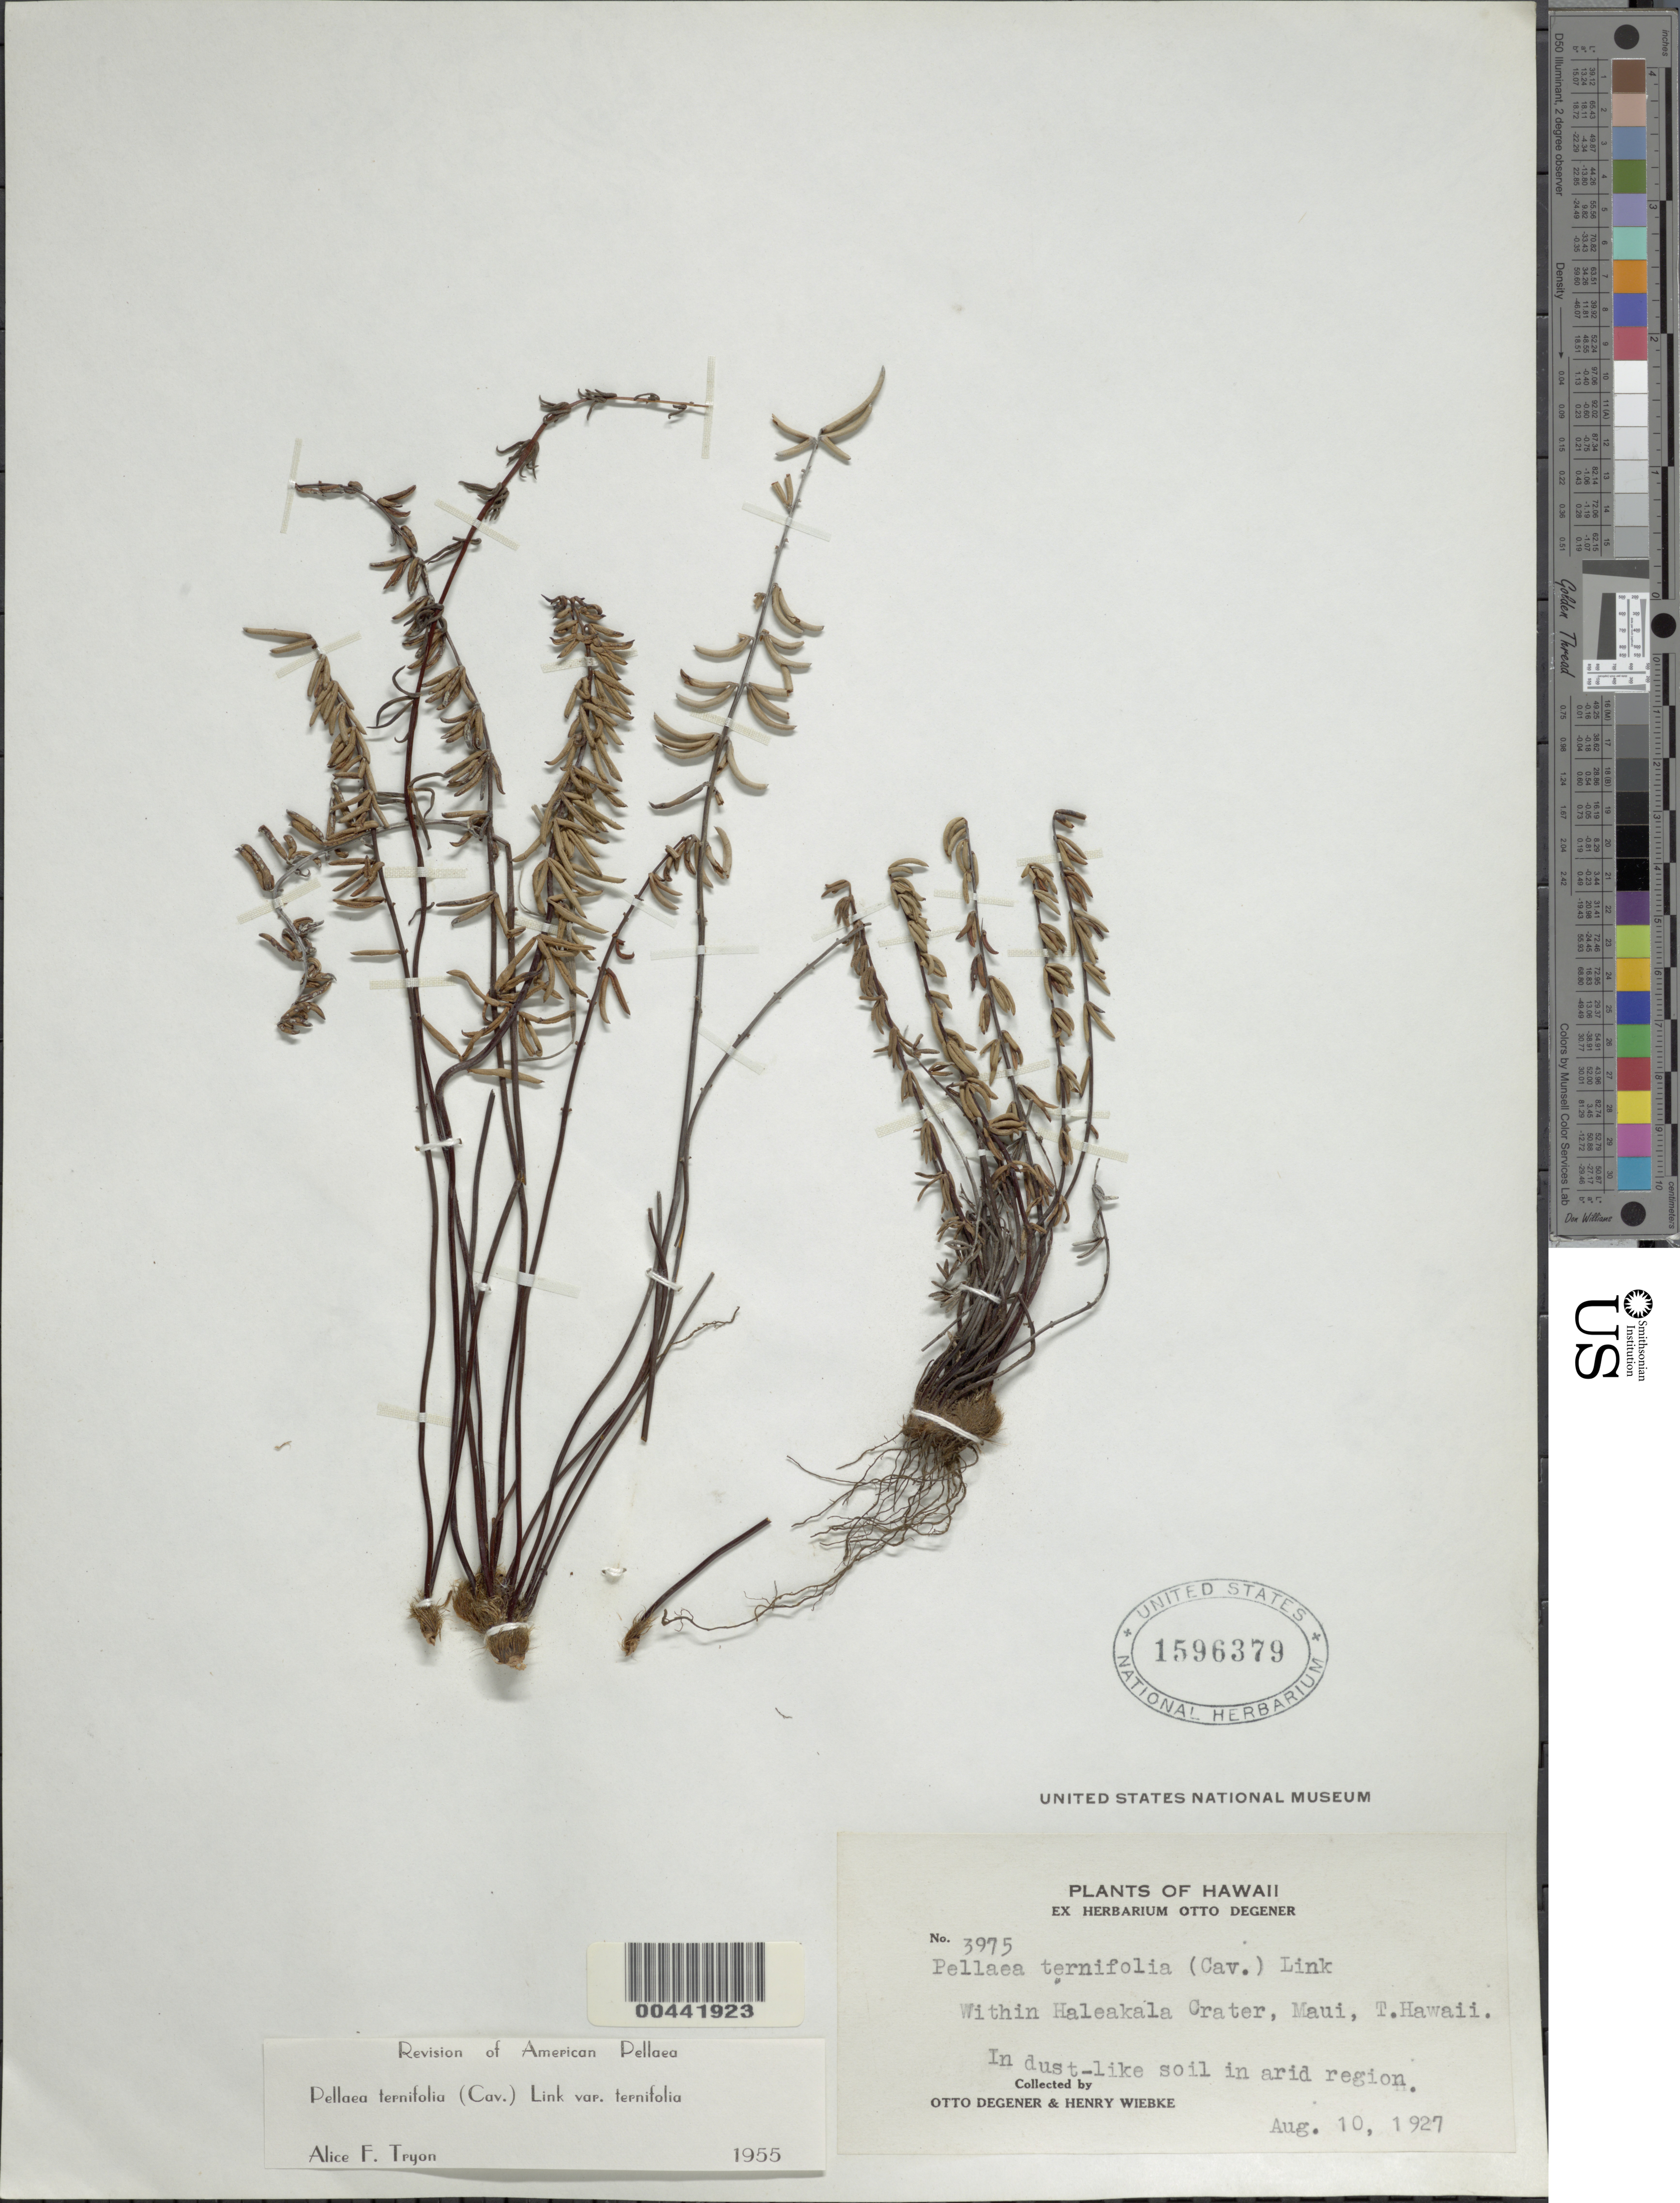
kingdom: Plantae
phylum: Tracheophyta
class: Polypodiopsida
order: Polypodiales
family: Pteridaceae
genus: Pellaea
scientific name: Pellaea ternifolia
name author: (Cav.) Link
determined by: Tryon, A. F.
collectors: O. Degener & H. Wiebke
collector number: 3975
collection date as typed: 10 Aug 1927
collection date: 1927-08-10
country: United States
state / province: Hawaii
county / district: Maui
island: Maui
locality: Within Haleakala Crater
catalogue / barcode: US 1596379